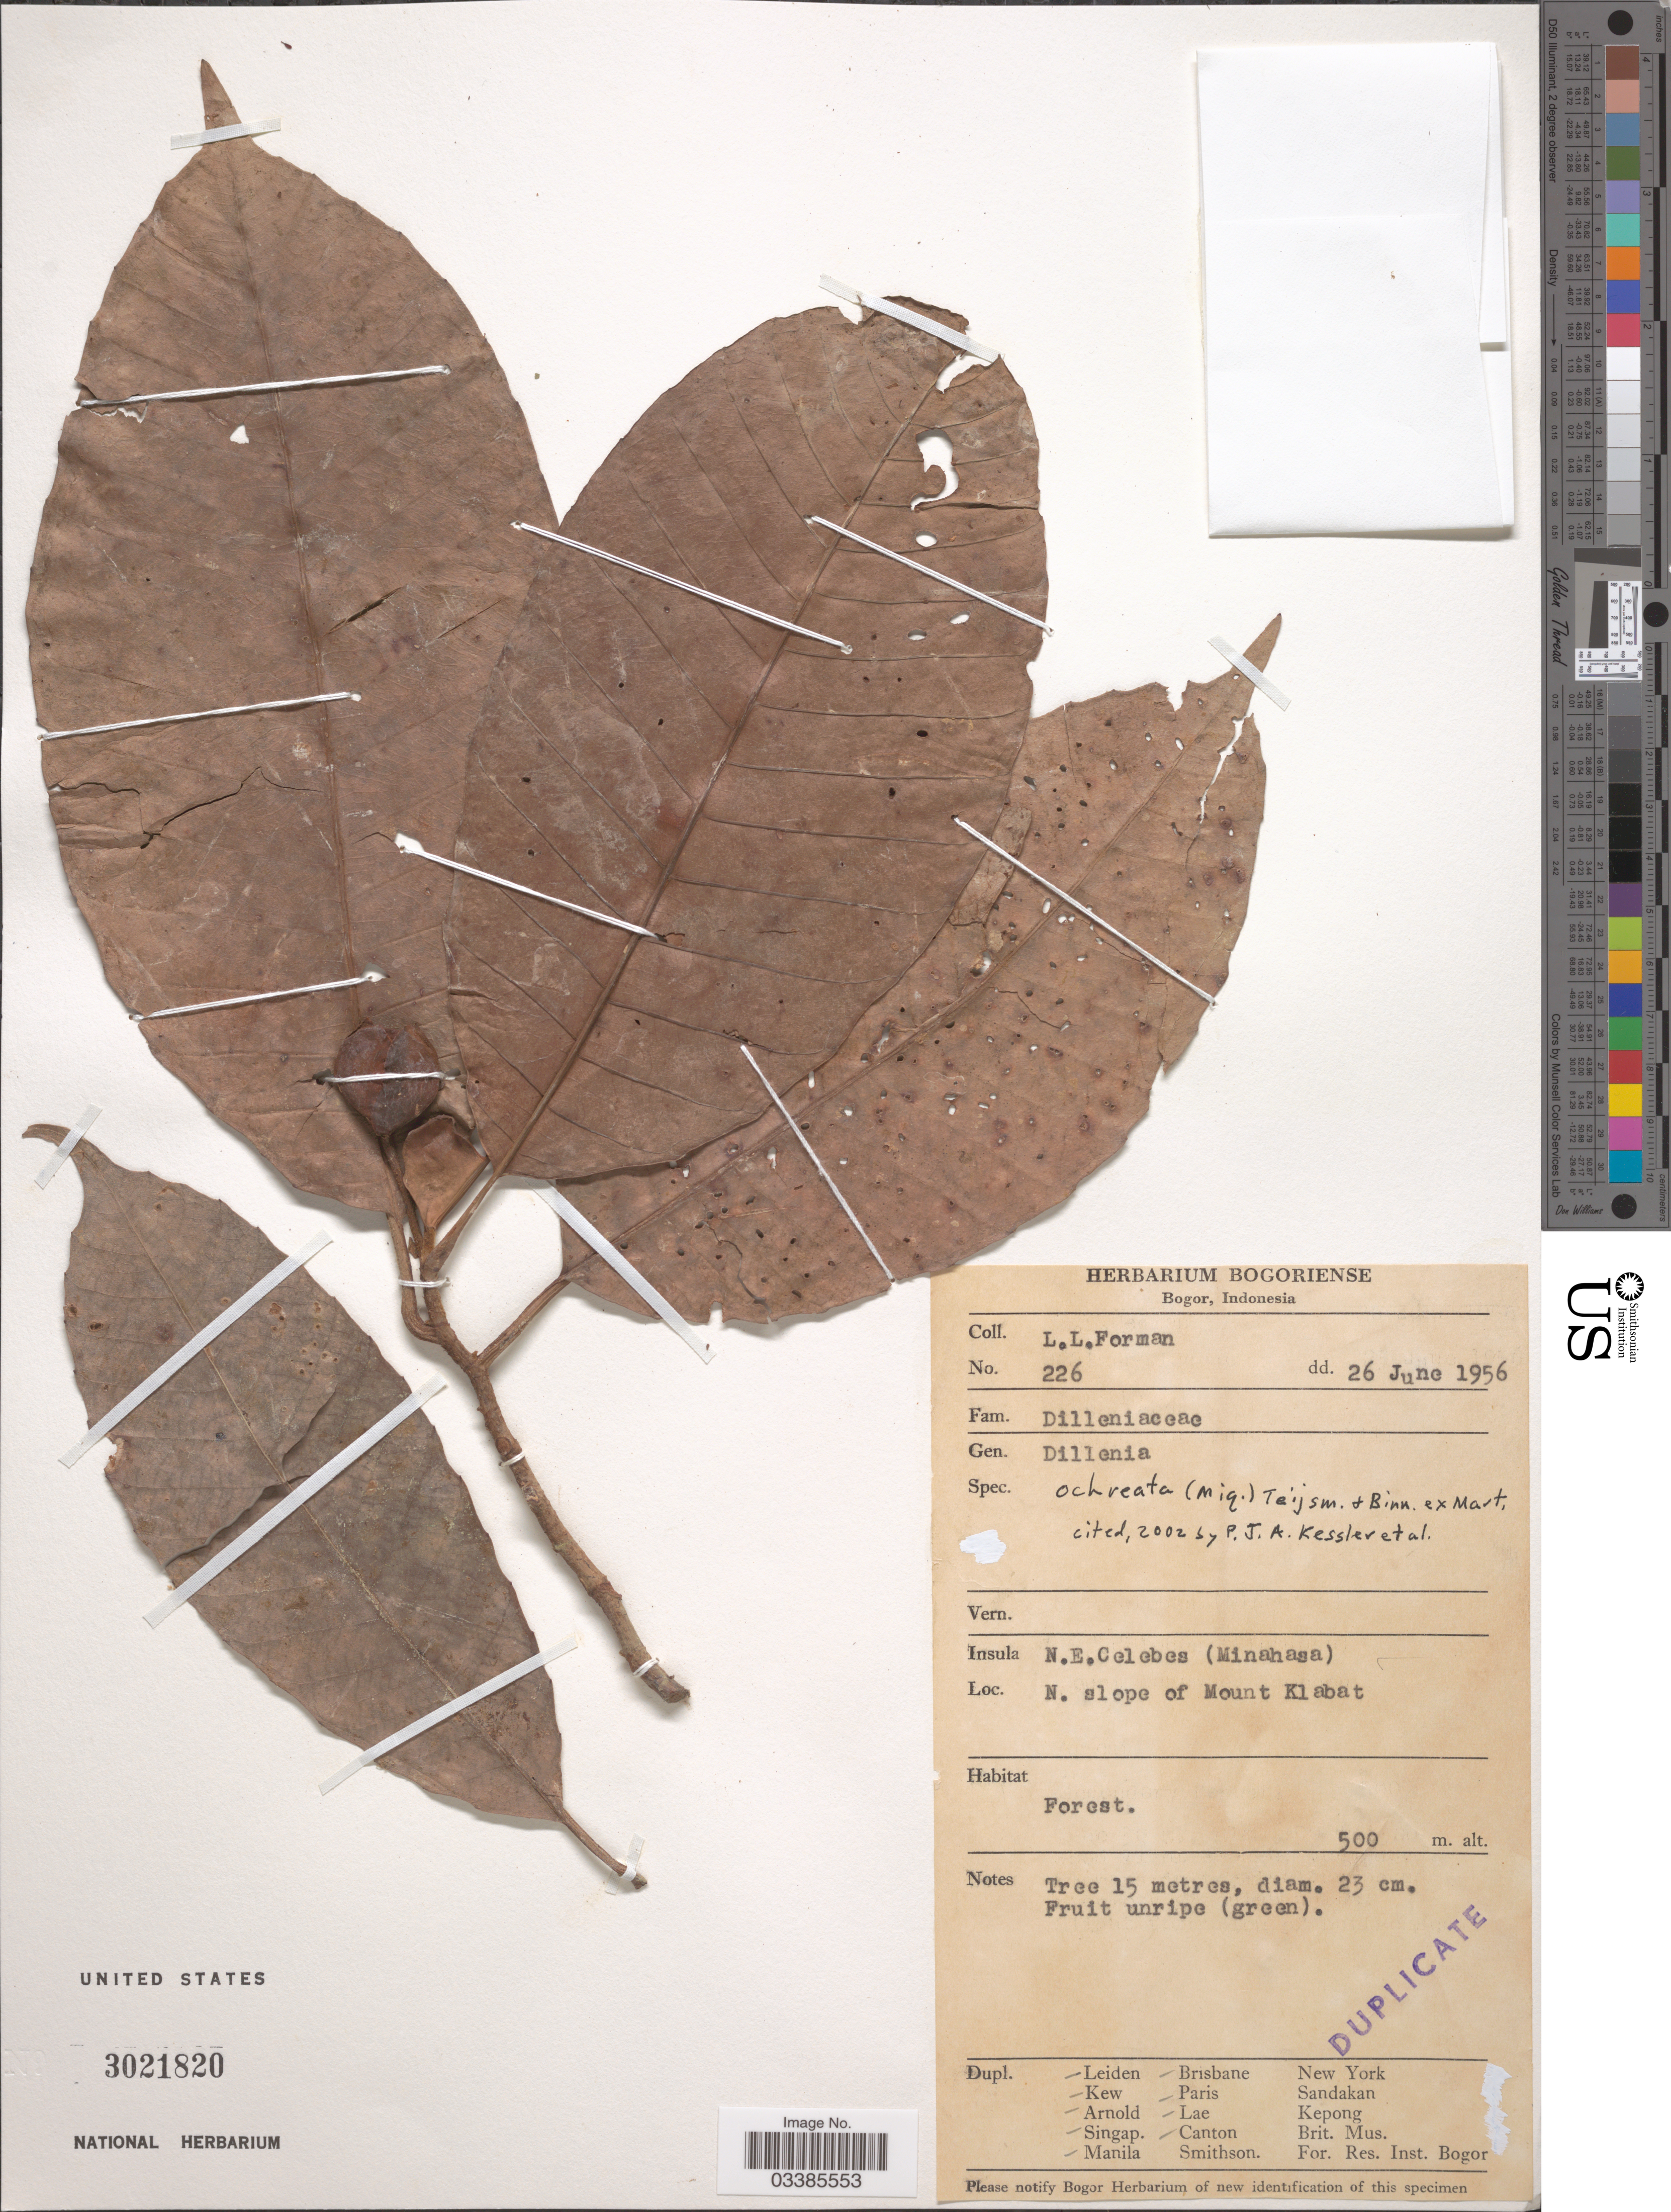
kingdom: Plantae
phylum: Tracheophyta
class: Magnoliopsida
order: Dilleniales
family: Dilleniaceae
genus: Dillenia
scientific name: Dillenia ochreata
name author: Teijsm. & Binn.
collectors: L. Forman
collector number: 226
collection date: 1956-06-26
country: Indonesia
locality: Insula N. E. Celebes (Minahasa). N. slope of Mount Klabat.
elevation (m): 500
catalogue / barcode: US 3021820